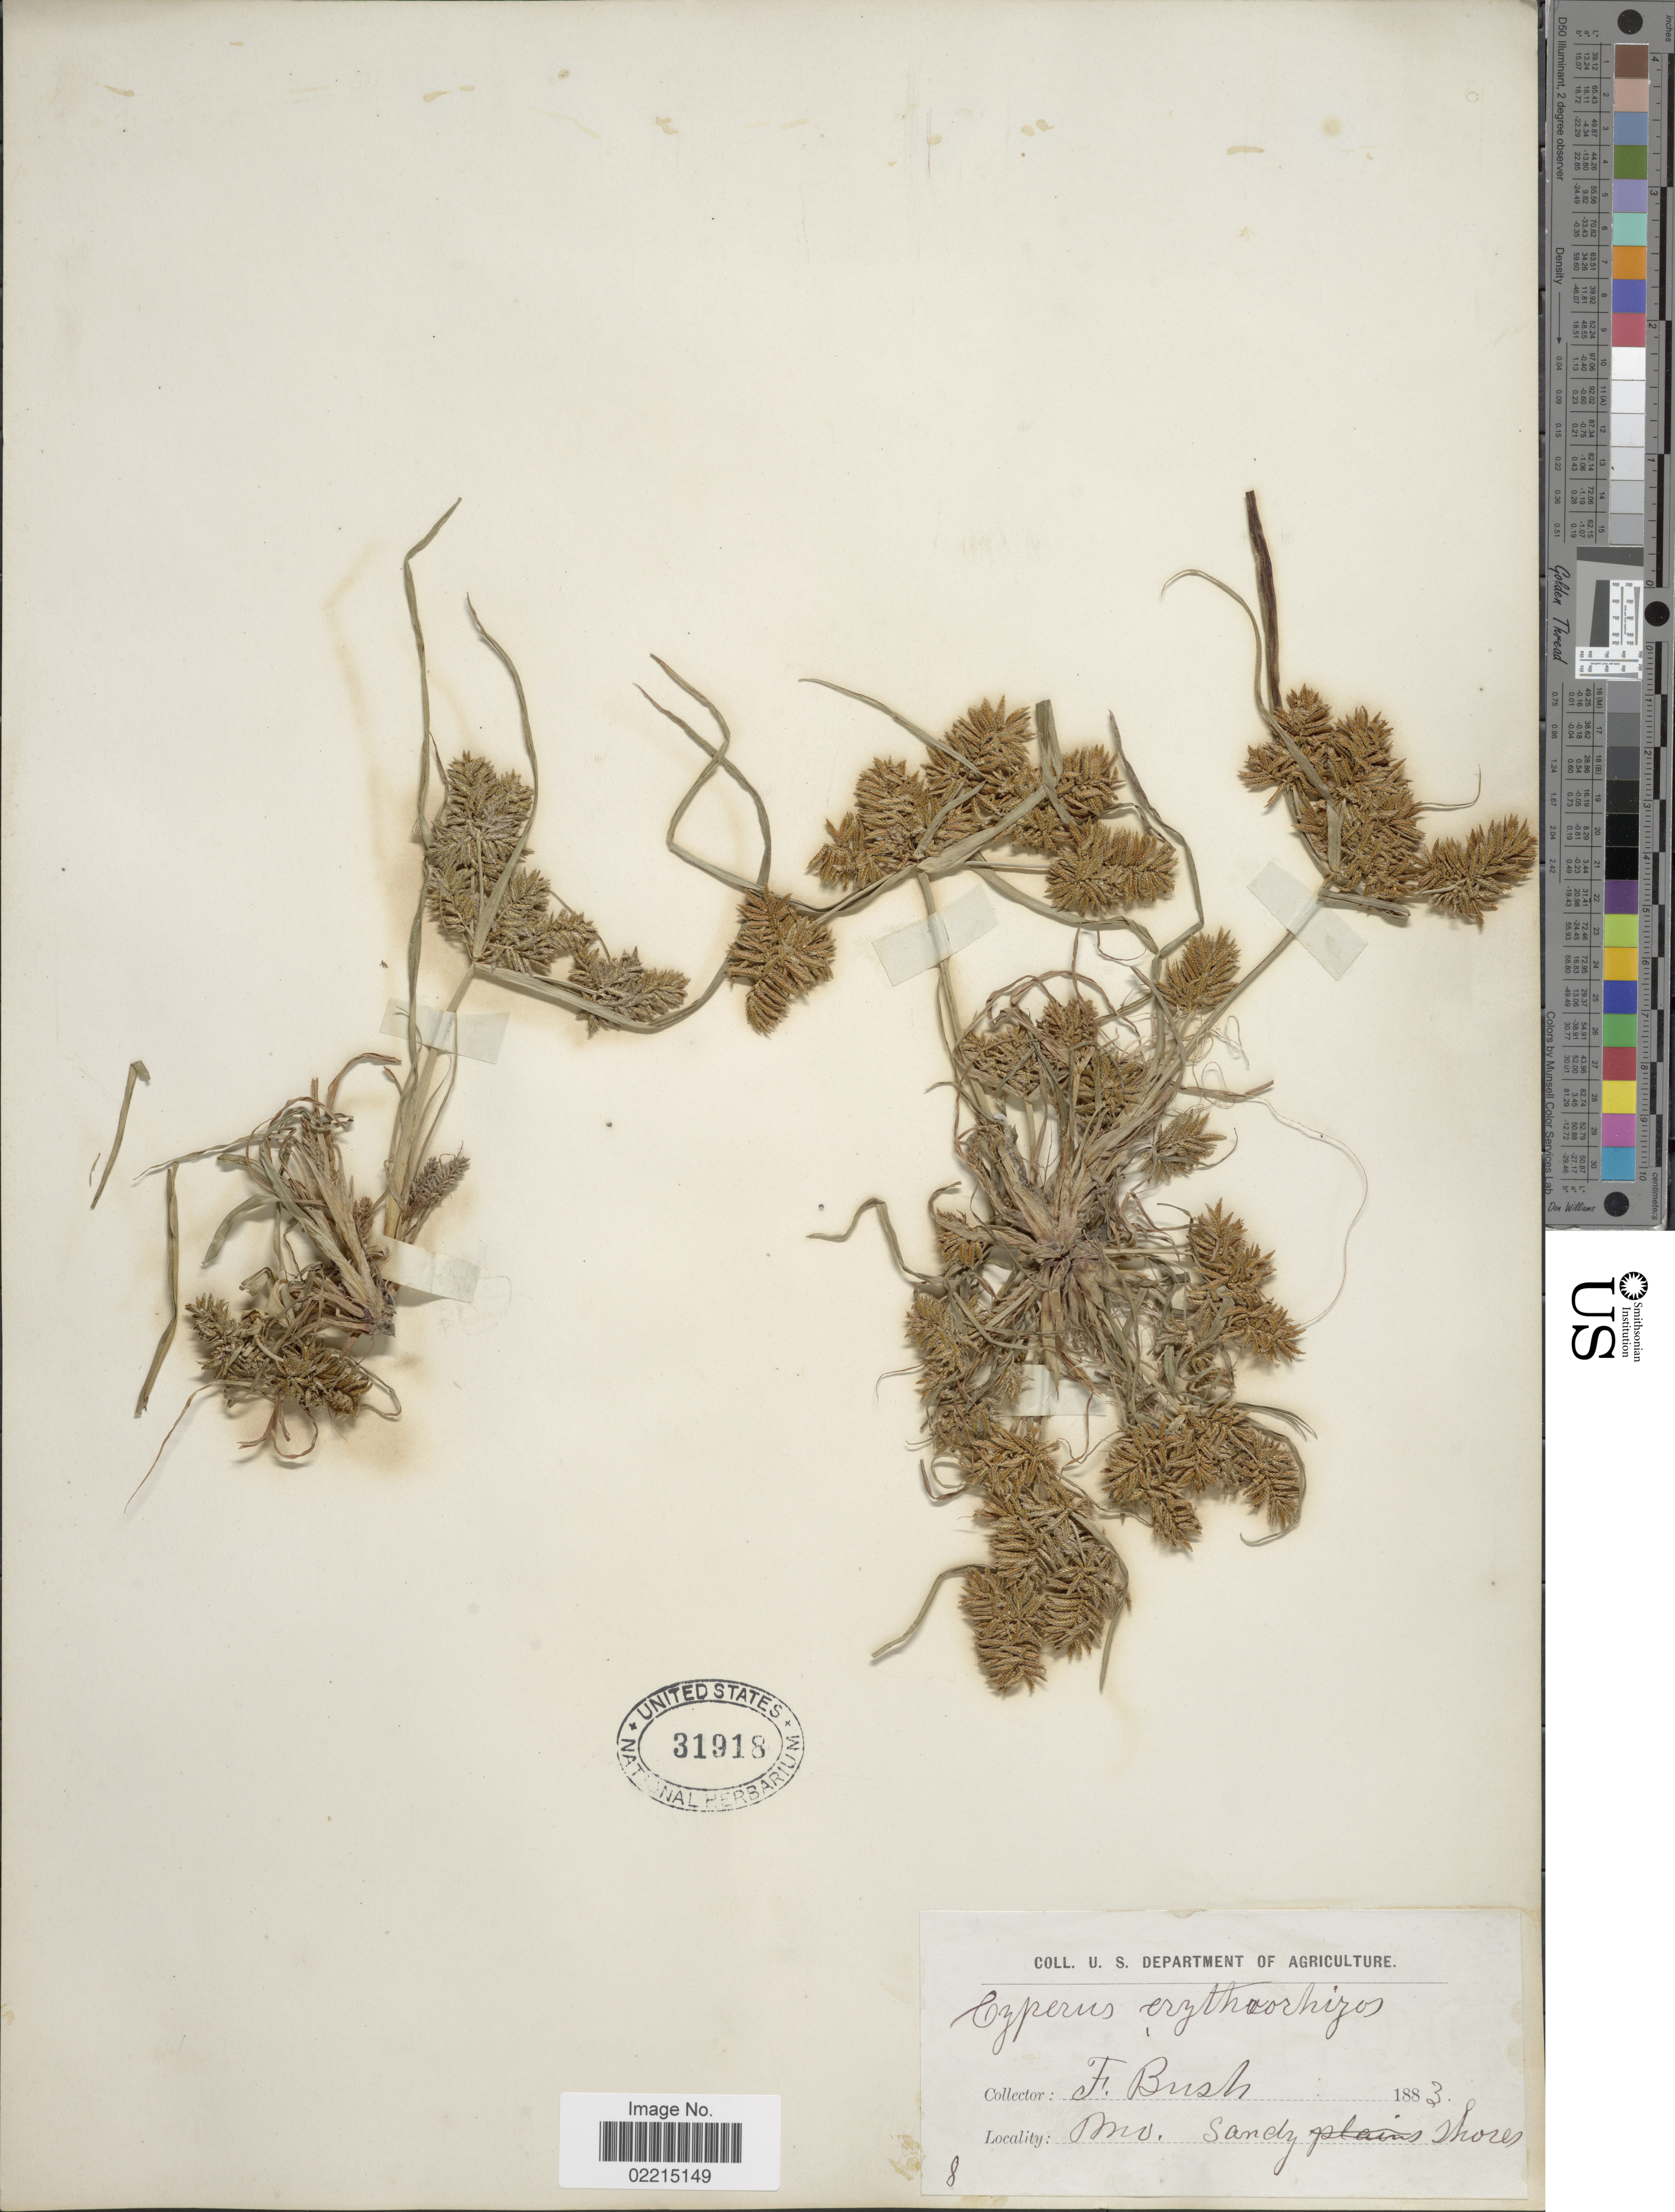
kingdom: Plantae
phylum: Tracheophyta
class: Liliopsida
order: Poales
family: Cyperaceae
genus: Cyperus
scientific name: Cyperus erythrorhizos Muhl.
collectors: F. Bush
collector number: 8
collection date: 1883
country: United States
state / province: Missouri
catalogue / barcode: US 31918